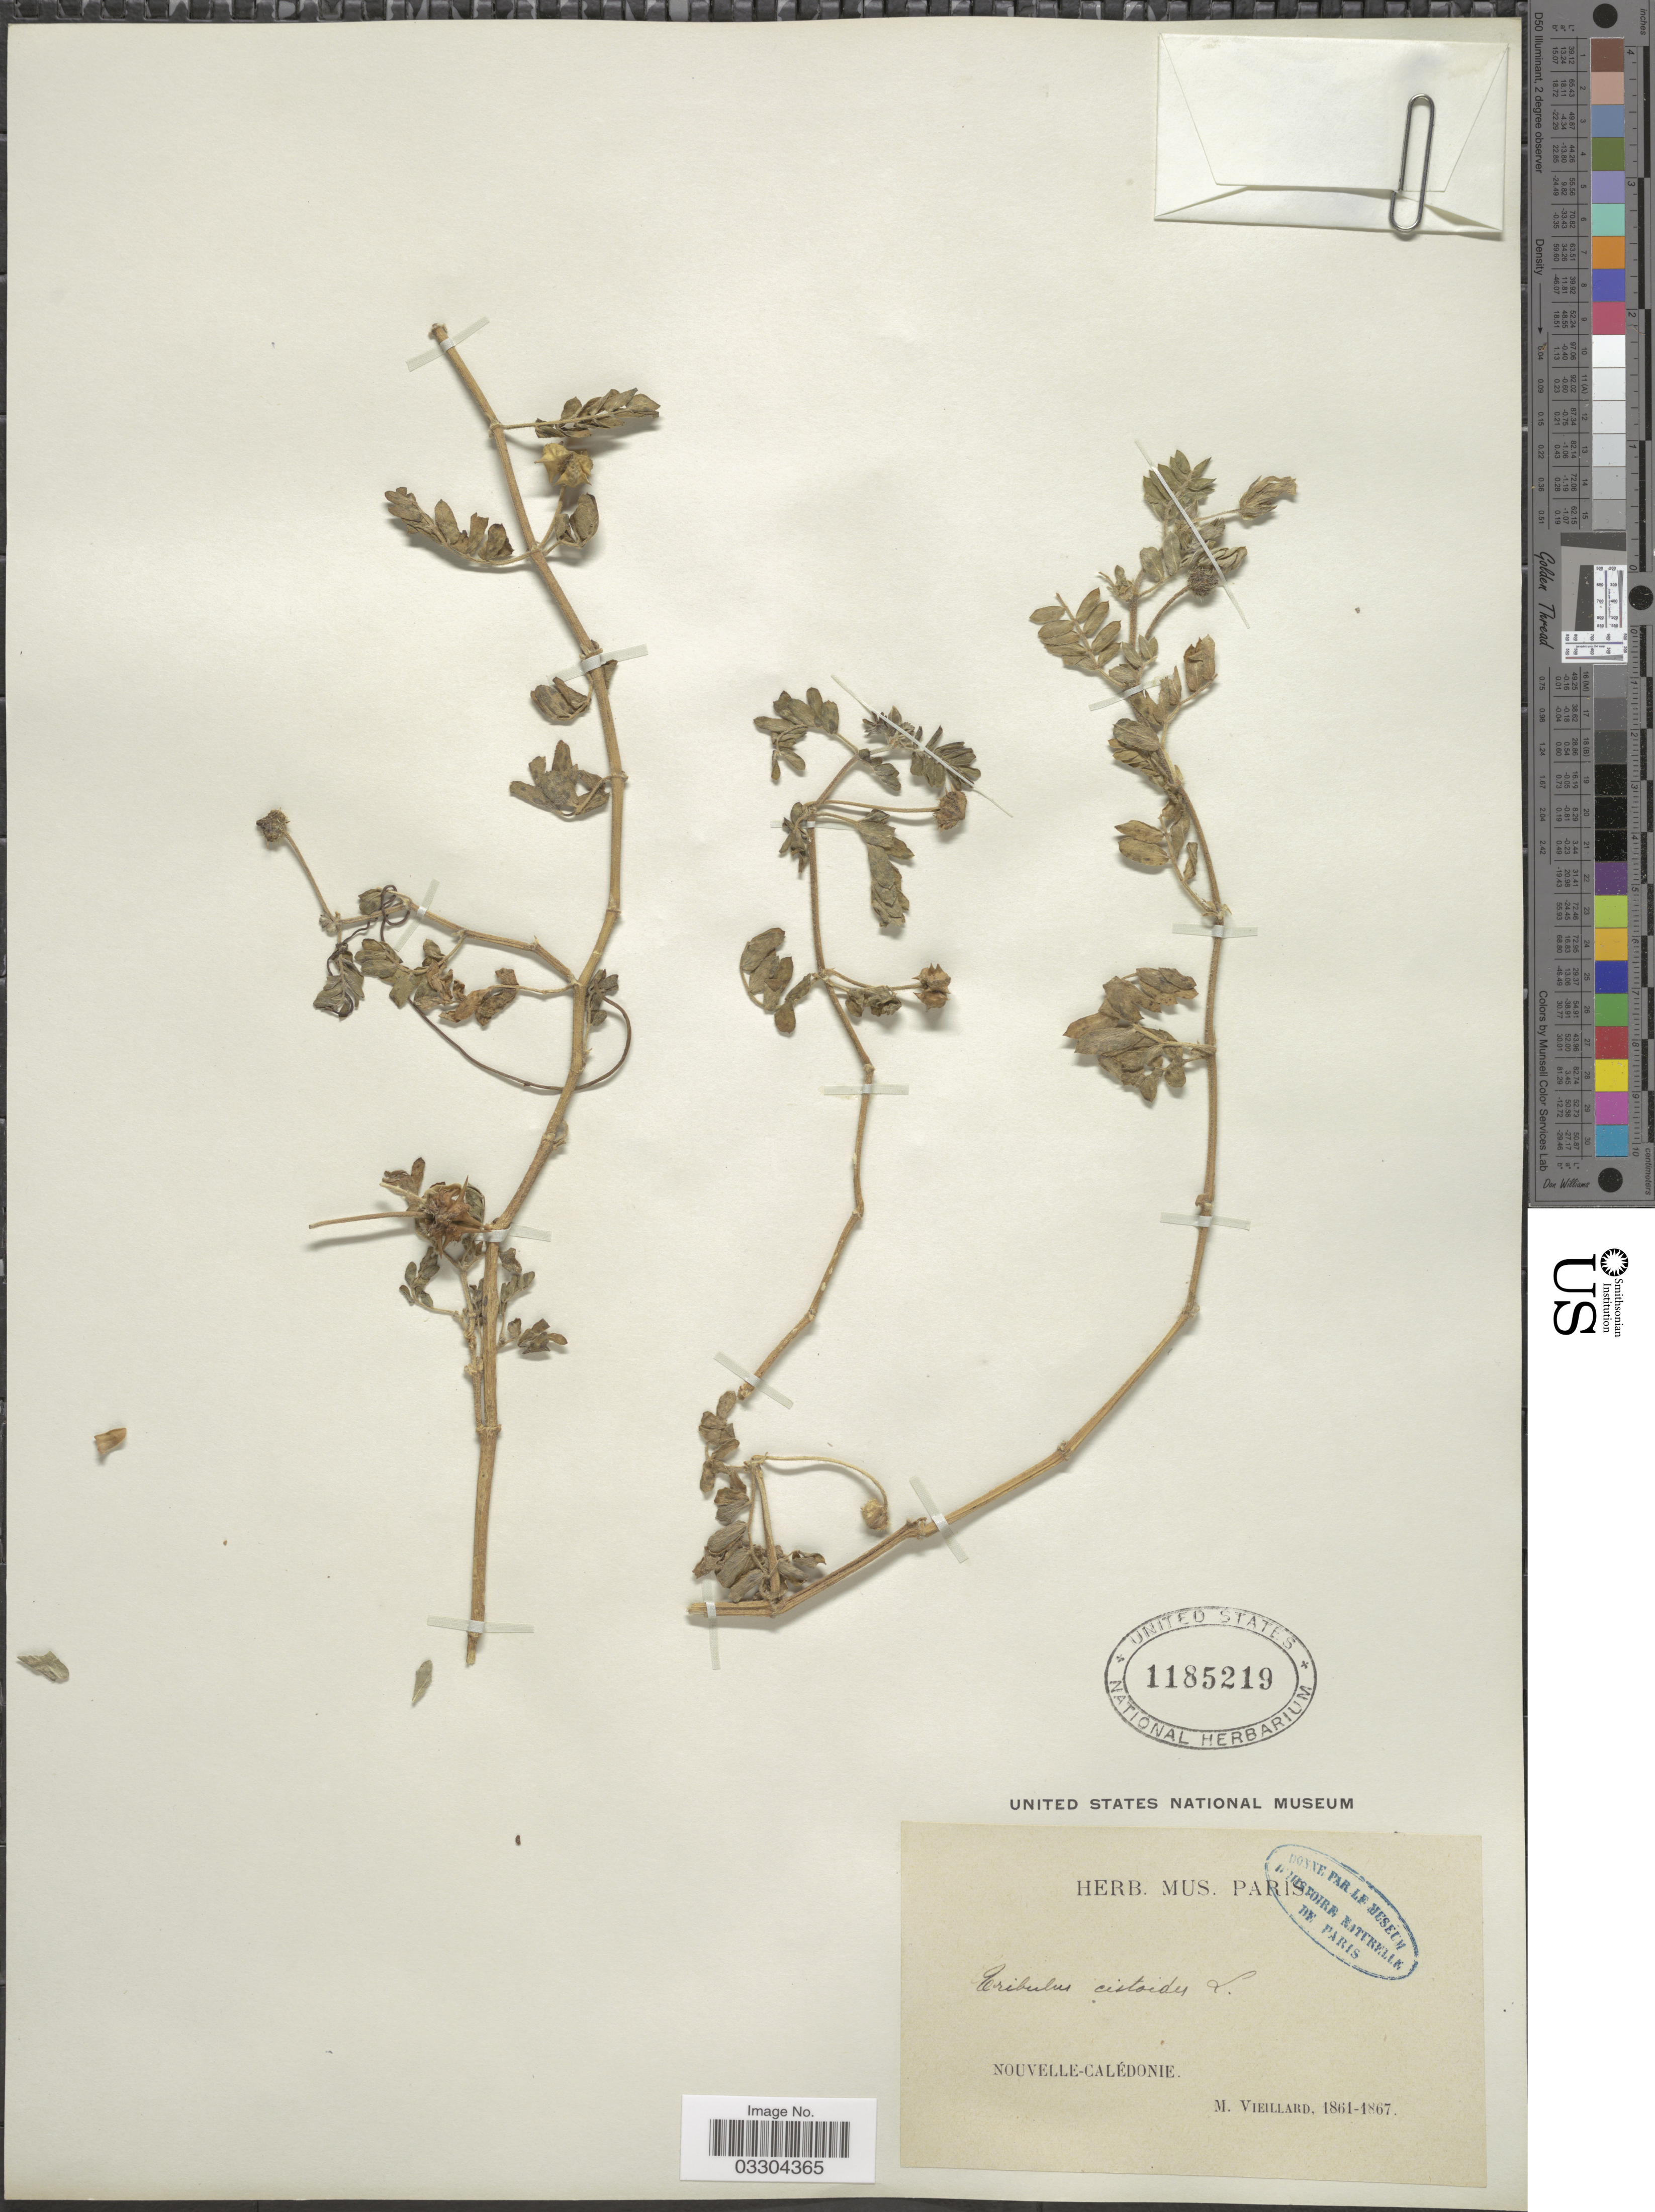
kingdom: Plantae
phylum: Tracheophyta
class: Magnoliopsida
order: Zygophyllales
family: Zygophyllaceae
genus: Tribulus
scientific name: Tribulus cistoides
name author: L.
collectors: M. Vieillard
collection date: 1861/1867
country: New Caledonia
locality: Nouvelle-Calédonie.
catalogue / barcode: US 1185219